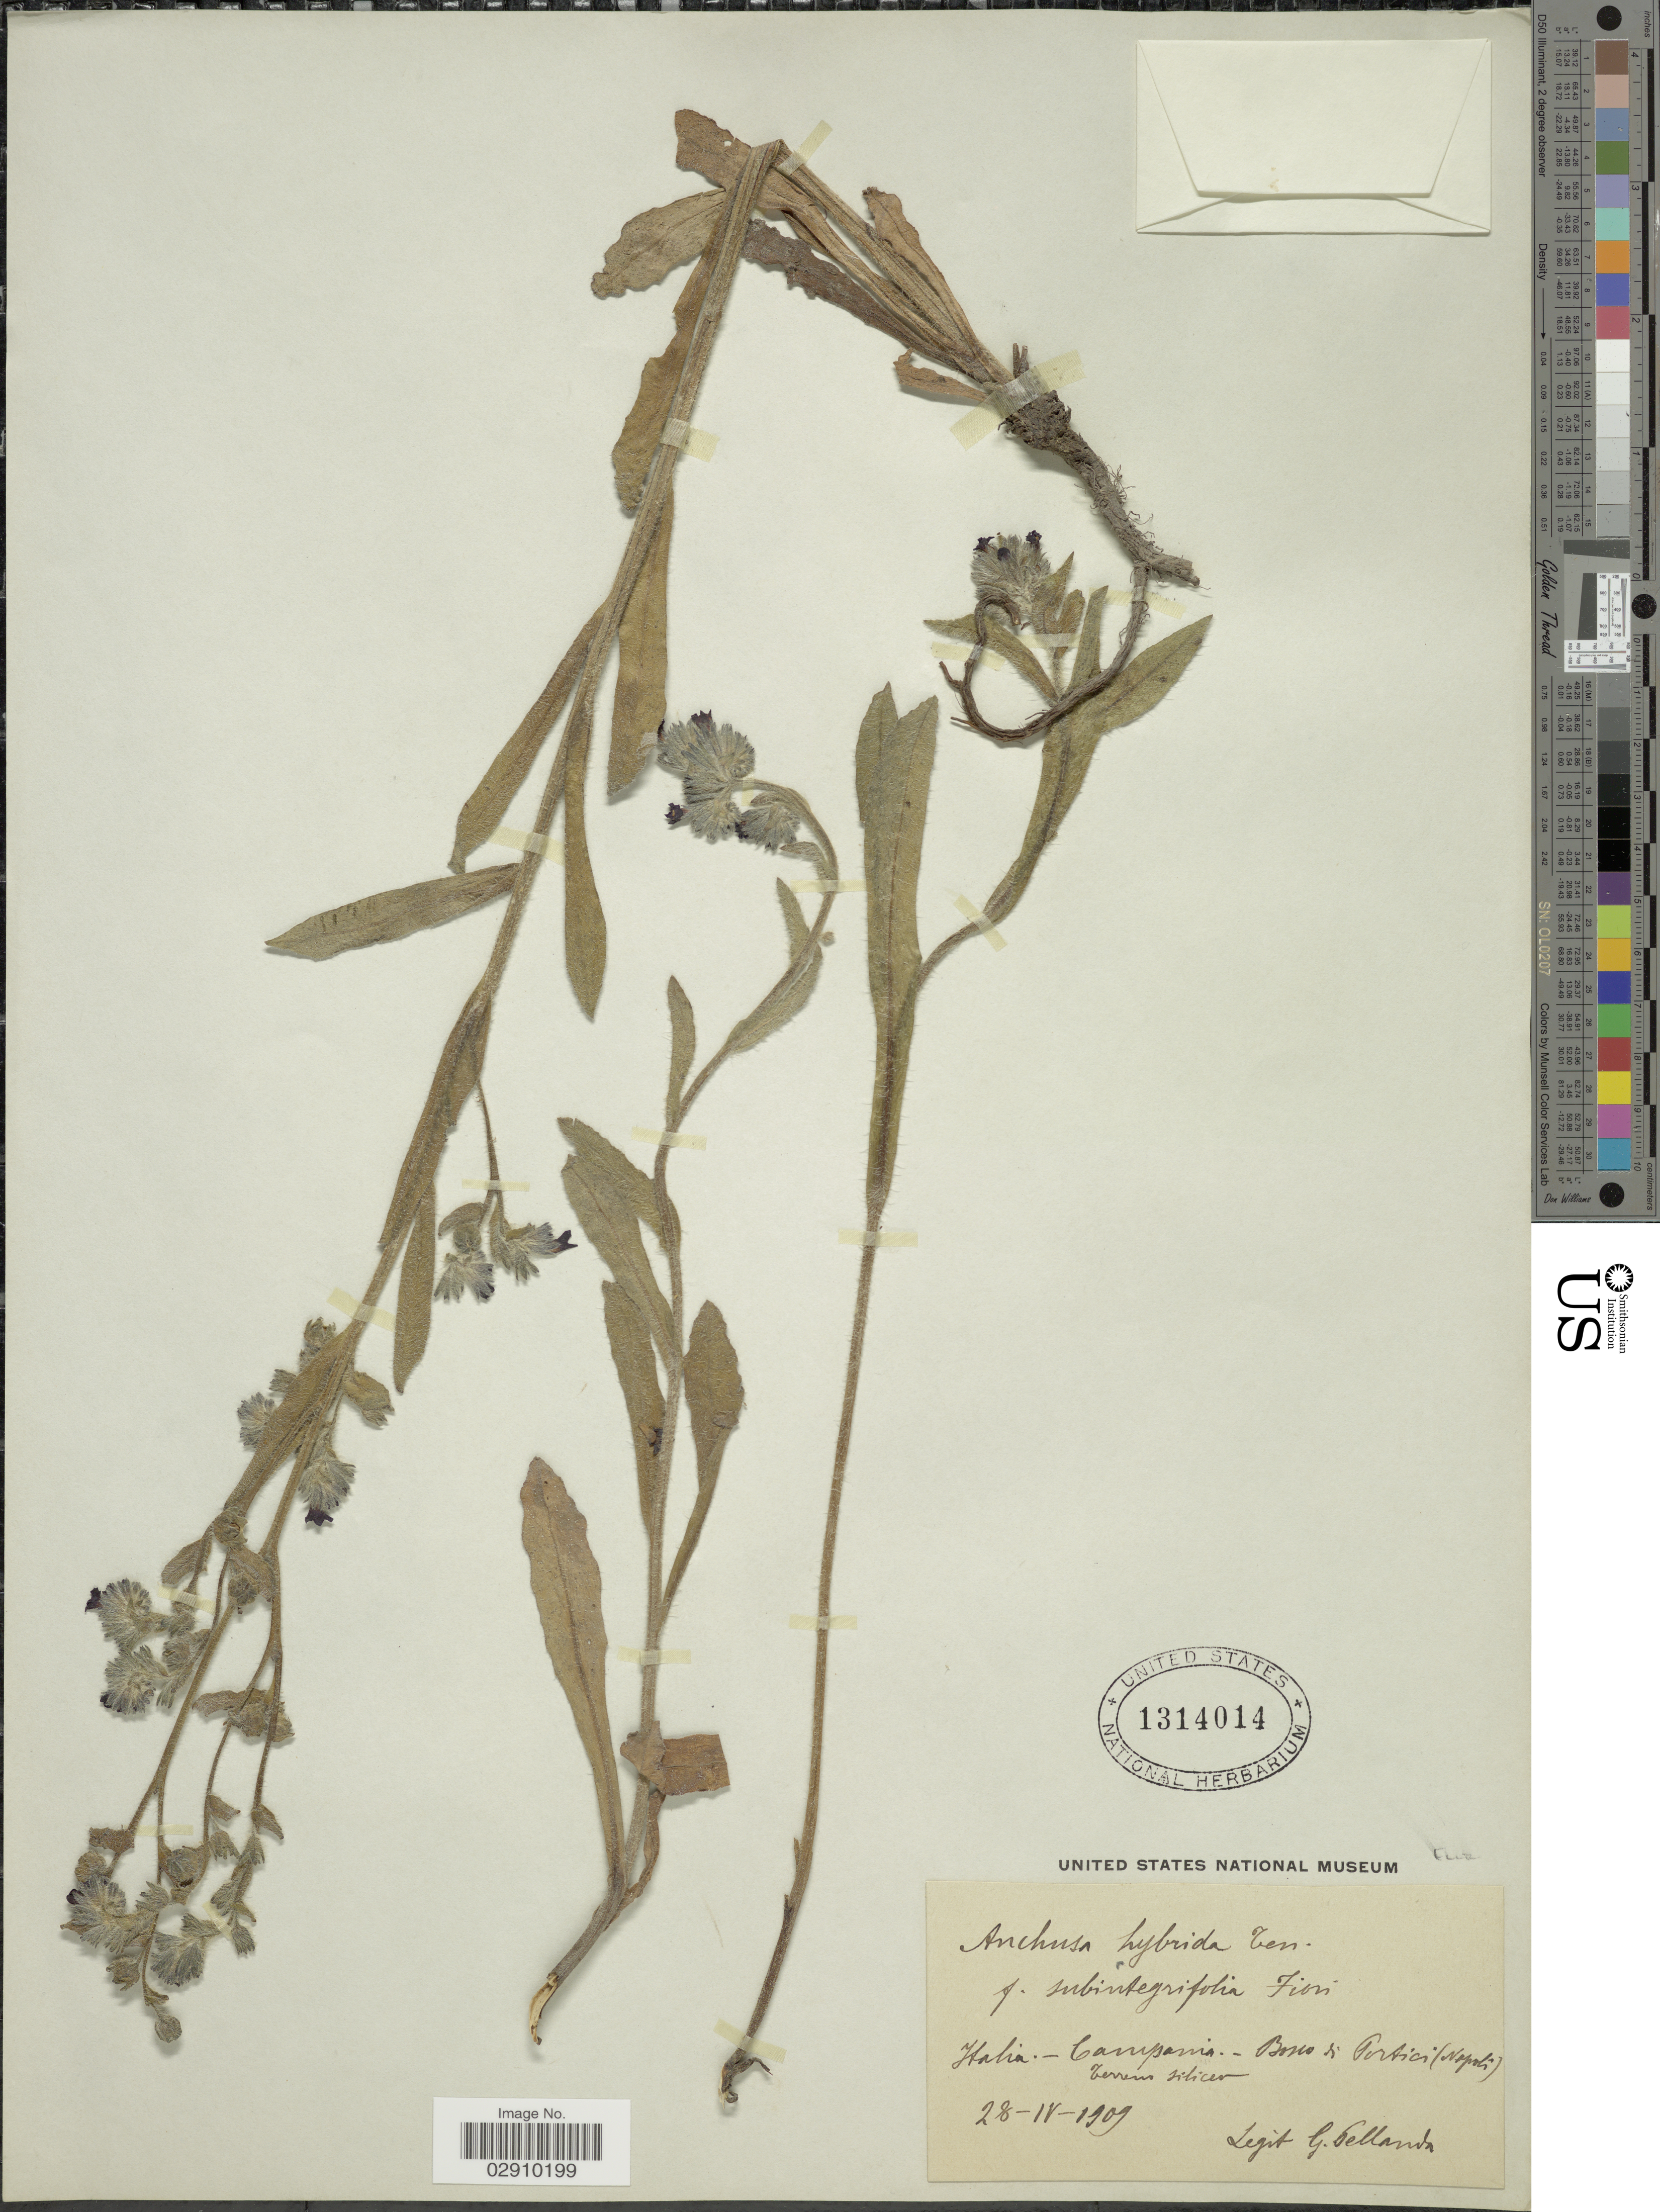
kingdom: Plantae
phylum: Tracheophyta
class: Magnoliopsida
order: Boraginales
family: Boraginaceae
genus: Anchusa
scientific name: Anchusa hybrida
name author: Ten.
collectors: G. Tellanda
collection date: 1909-04-28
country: Italy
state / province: Campania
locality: Italia: Campania: Bosso de Portion (Napoli).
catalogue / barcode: US 1314014